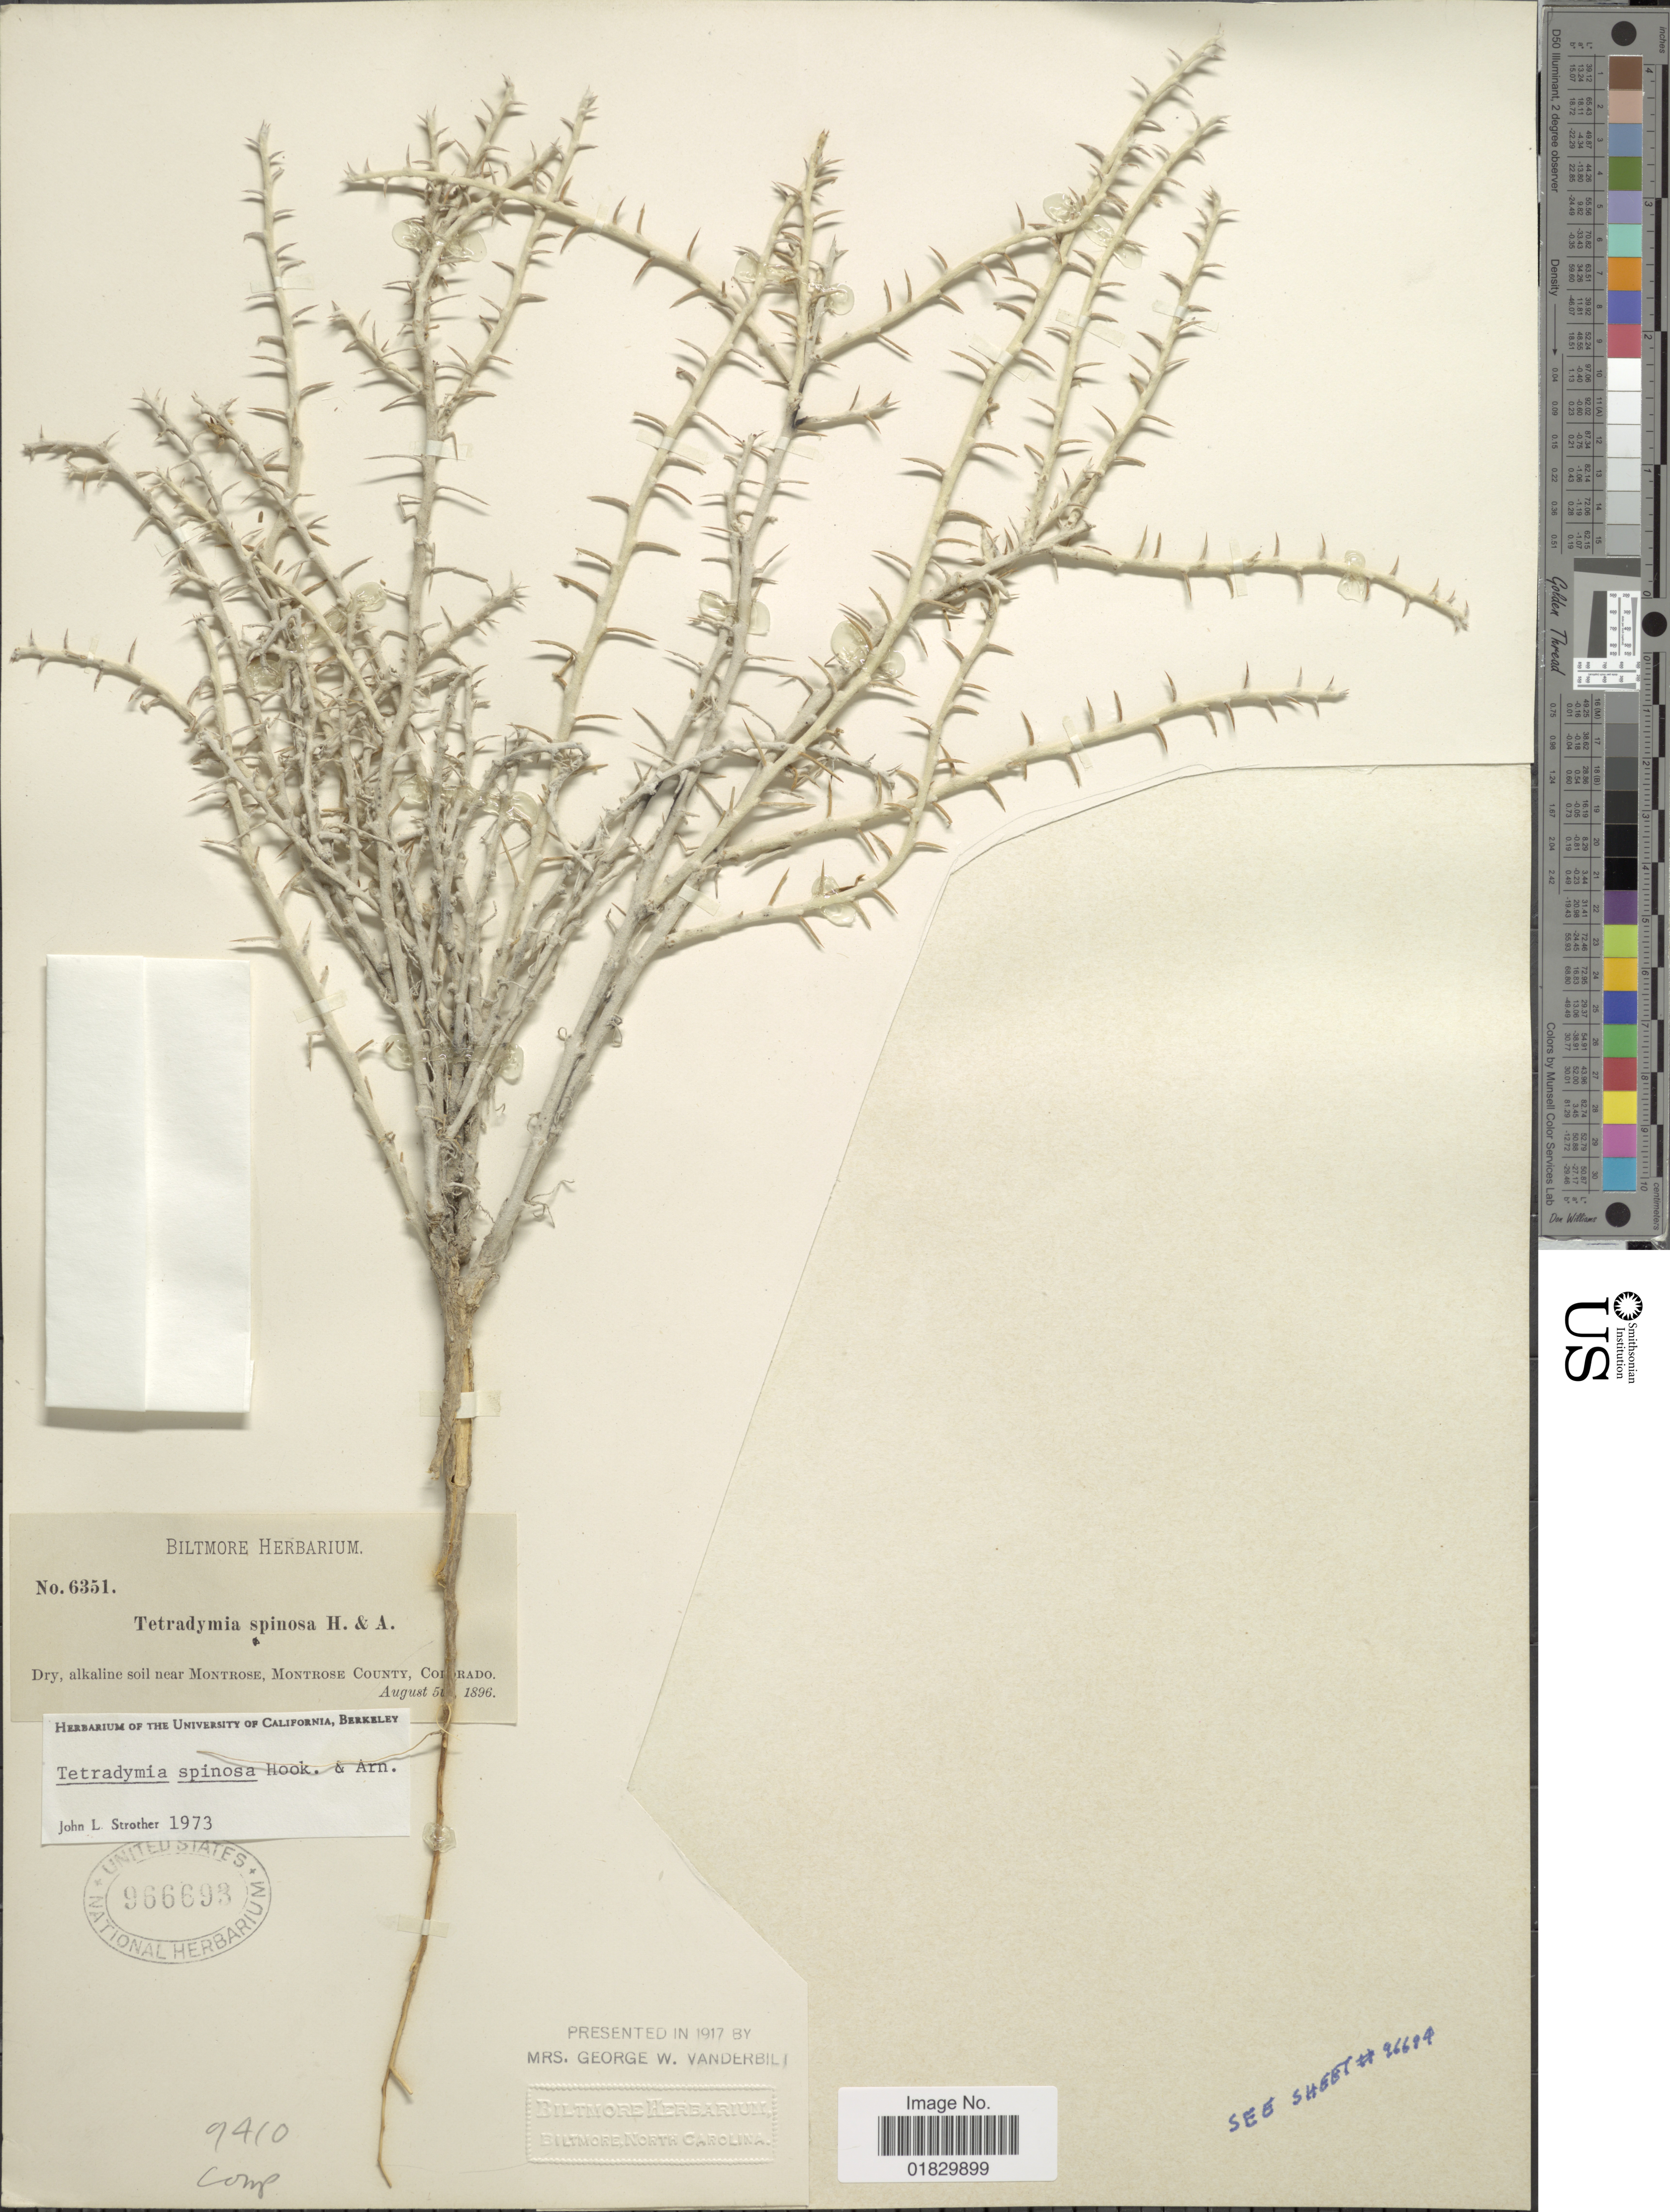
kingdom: Plantae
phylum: Tracheophyta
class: Magnoliopsida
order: Asterales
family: Asteraceae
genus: Tetradymia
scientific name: Tetradymia spinosa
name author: Hook. & Arn.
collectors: ex herb. Biltmore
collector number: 6351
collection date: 1896-08-05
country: United States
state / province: Colorado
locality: Dry, alkaline soil near Montrose, Montrose County, Colorado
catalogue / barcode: US 966693